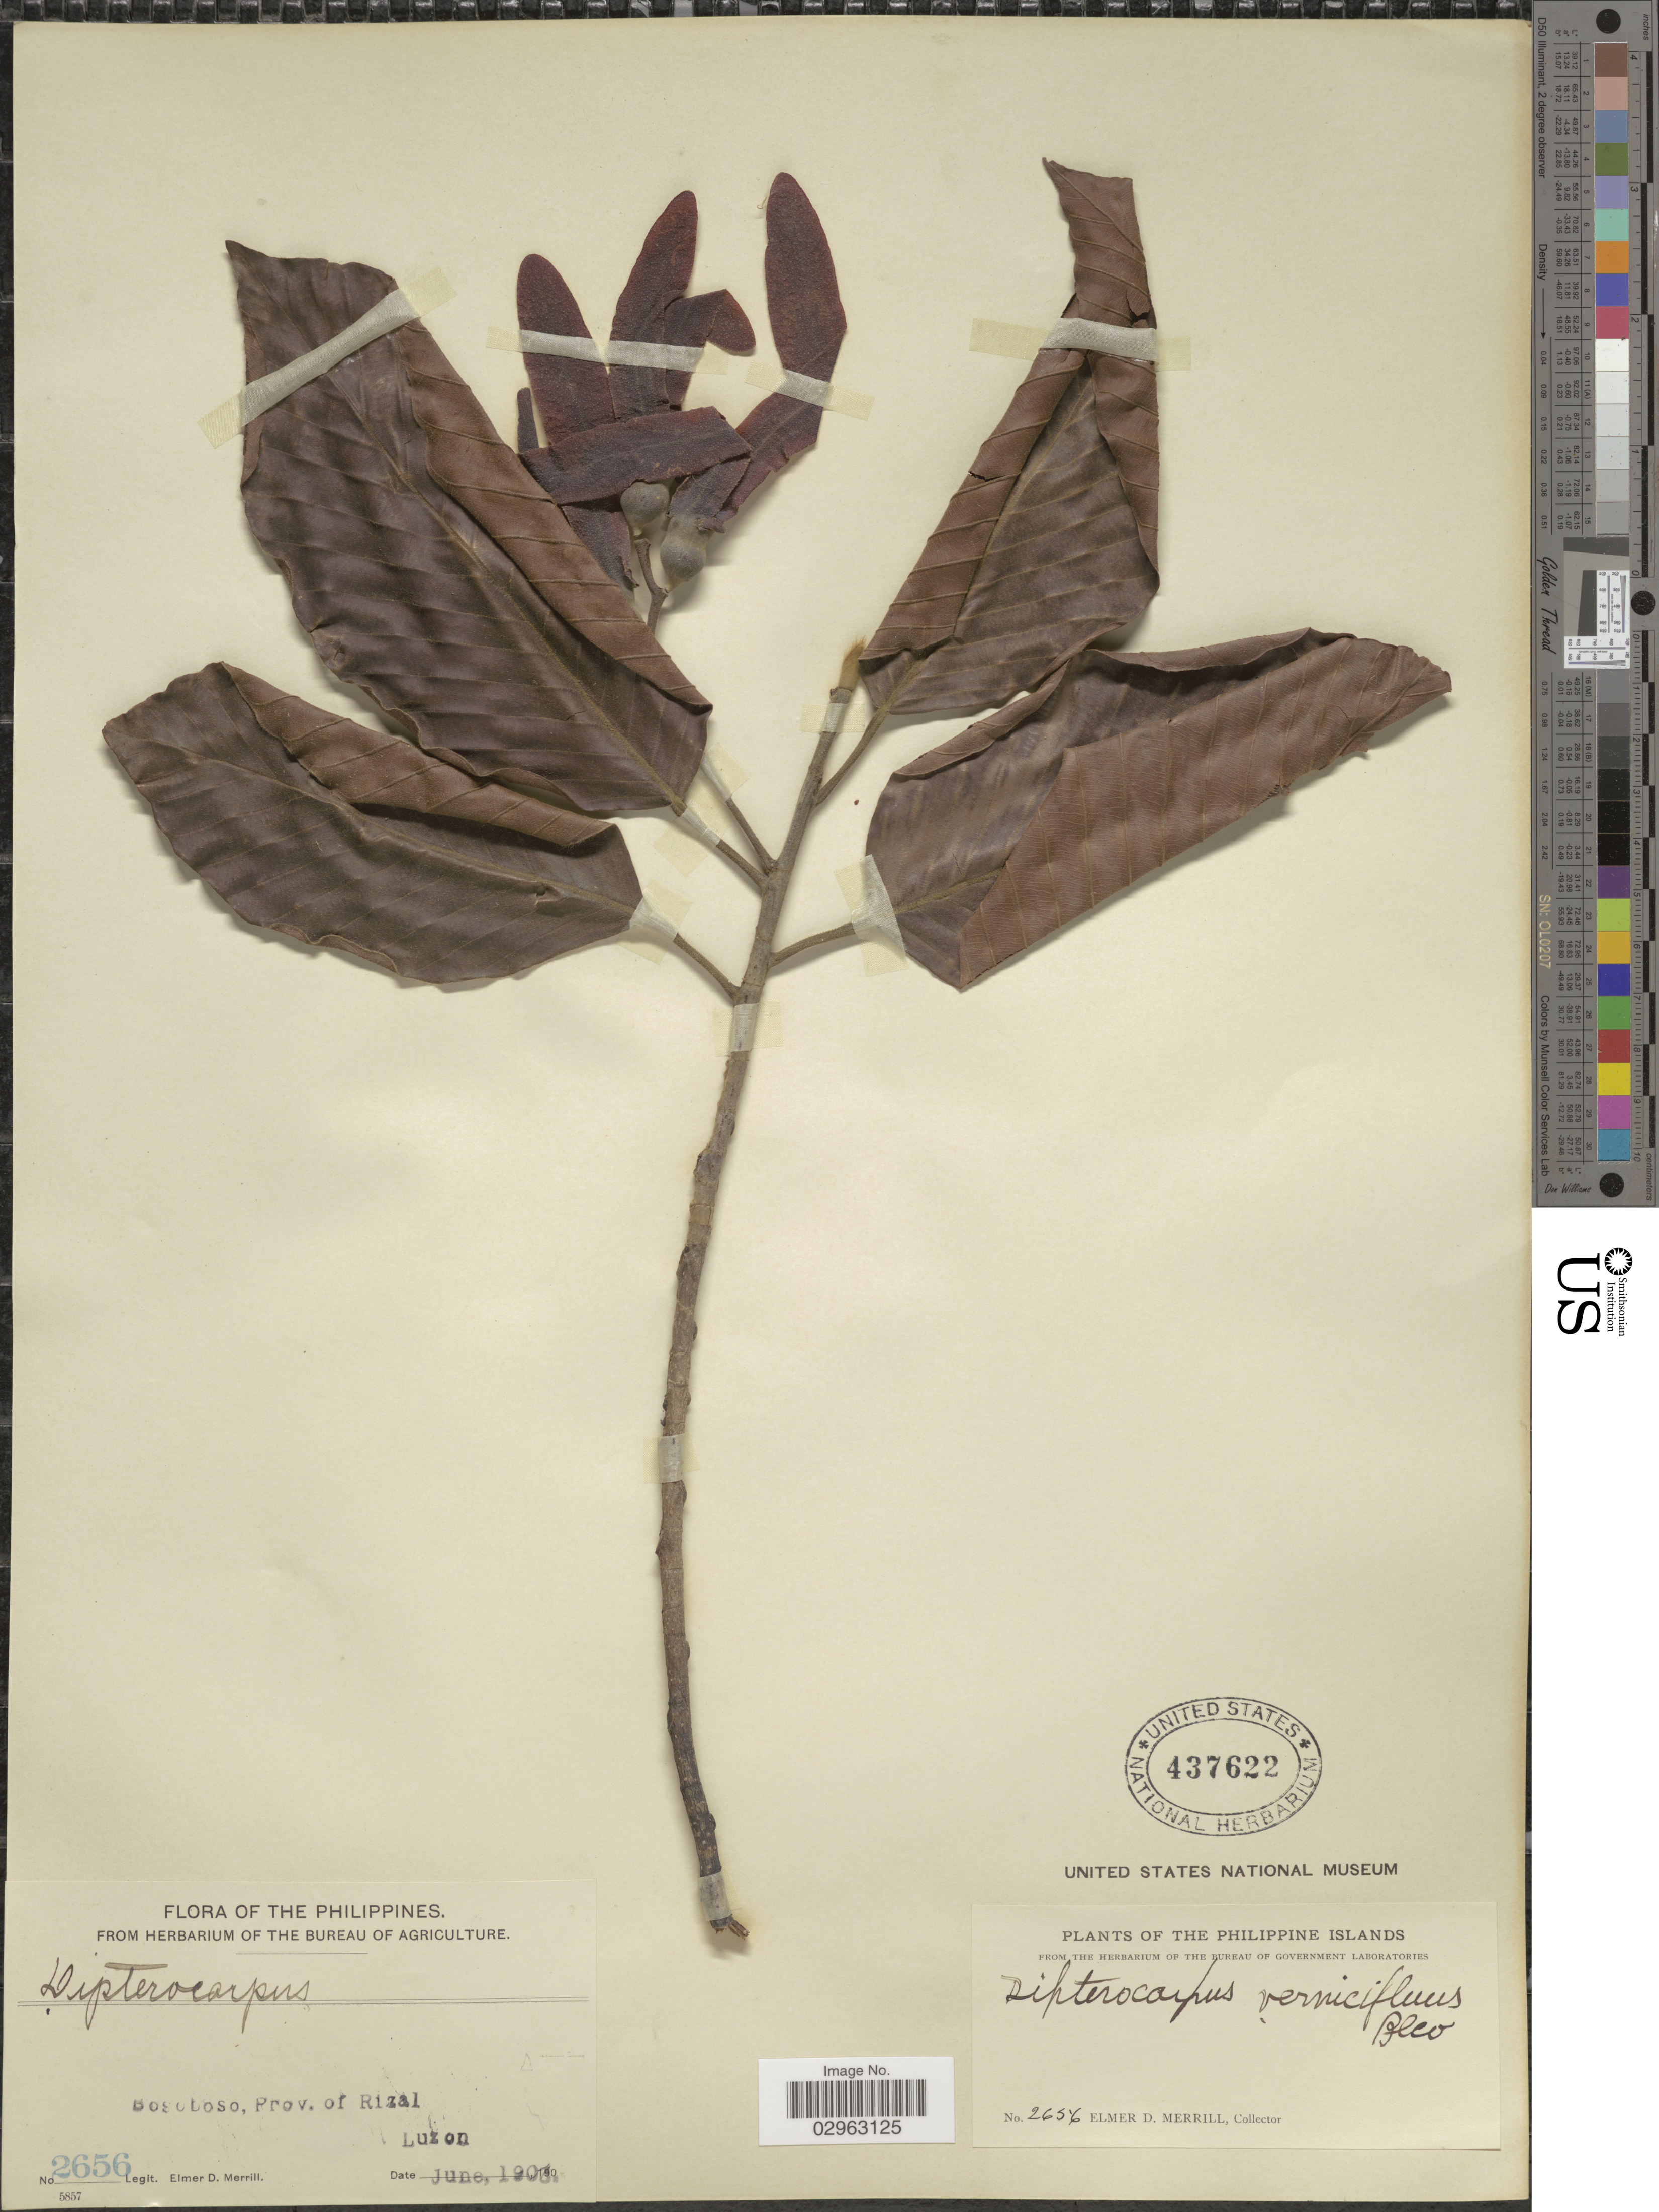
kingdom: Plantae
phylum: Tracheophyta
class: Magnoliopsida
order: Malvales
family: Dipterocarpaceae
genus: Dipterocarpus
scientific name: Dipterocarpus vernicifluus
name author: Blanco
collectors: E. D. Merrill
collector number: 2656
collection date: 1900-06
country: Philippines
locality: Bosoboso, Prov. of Rizal, Luzon.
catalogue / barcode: US 437622